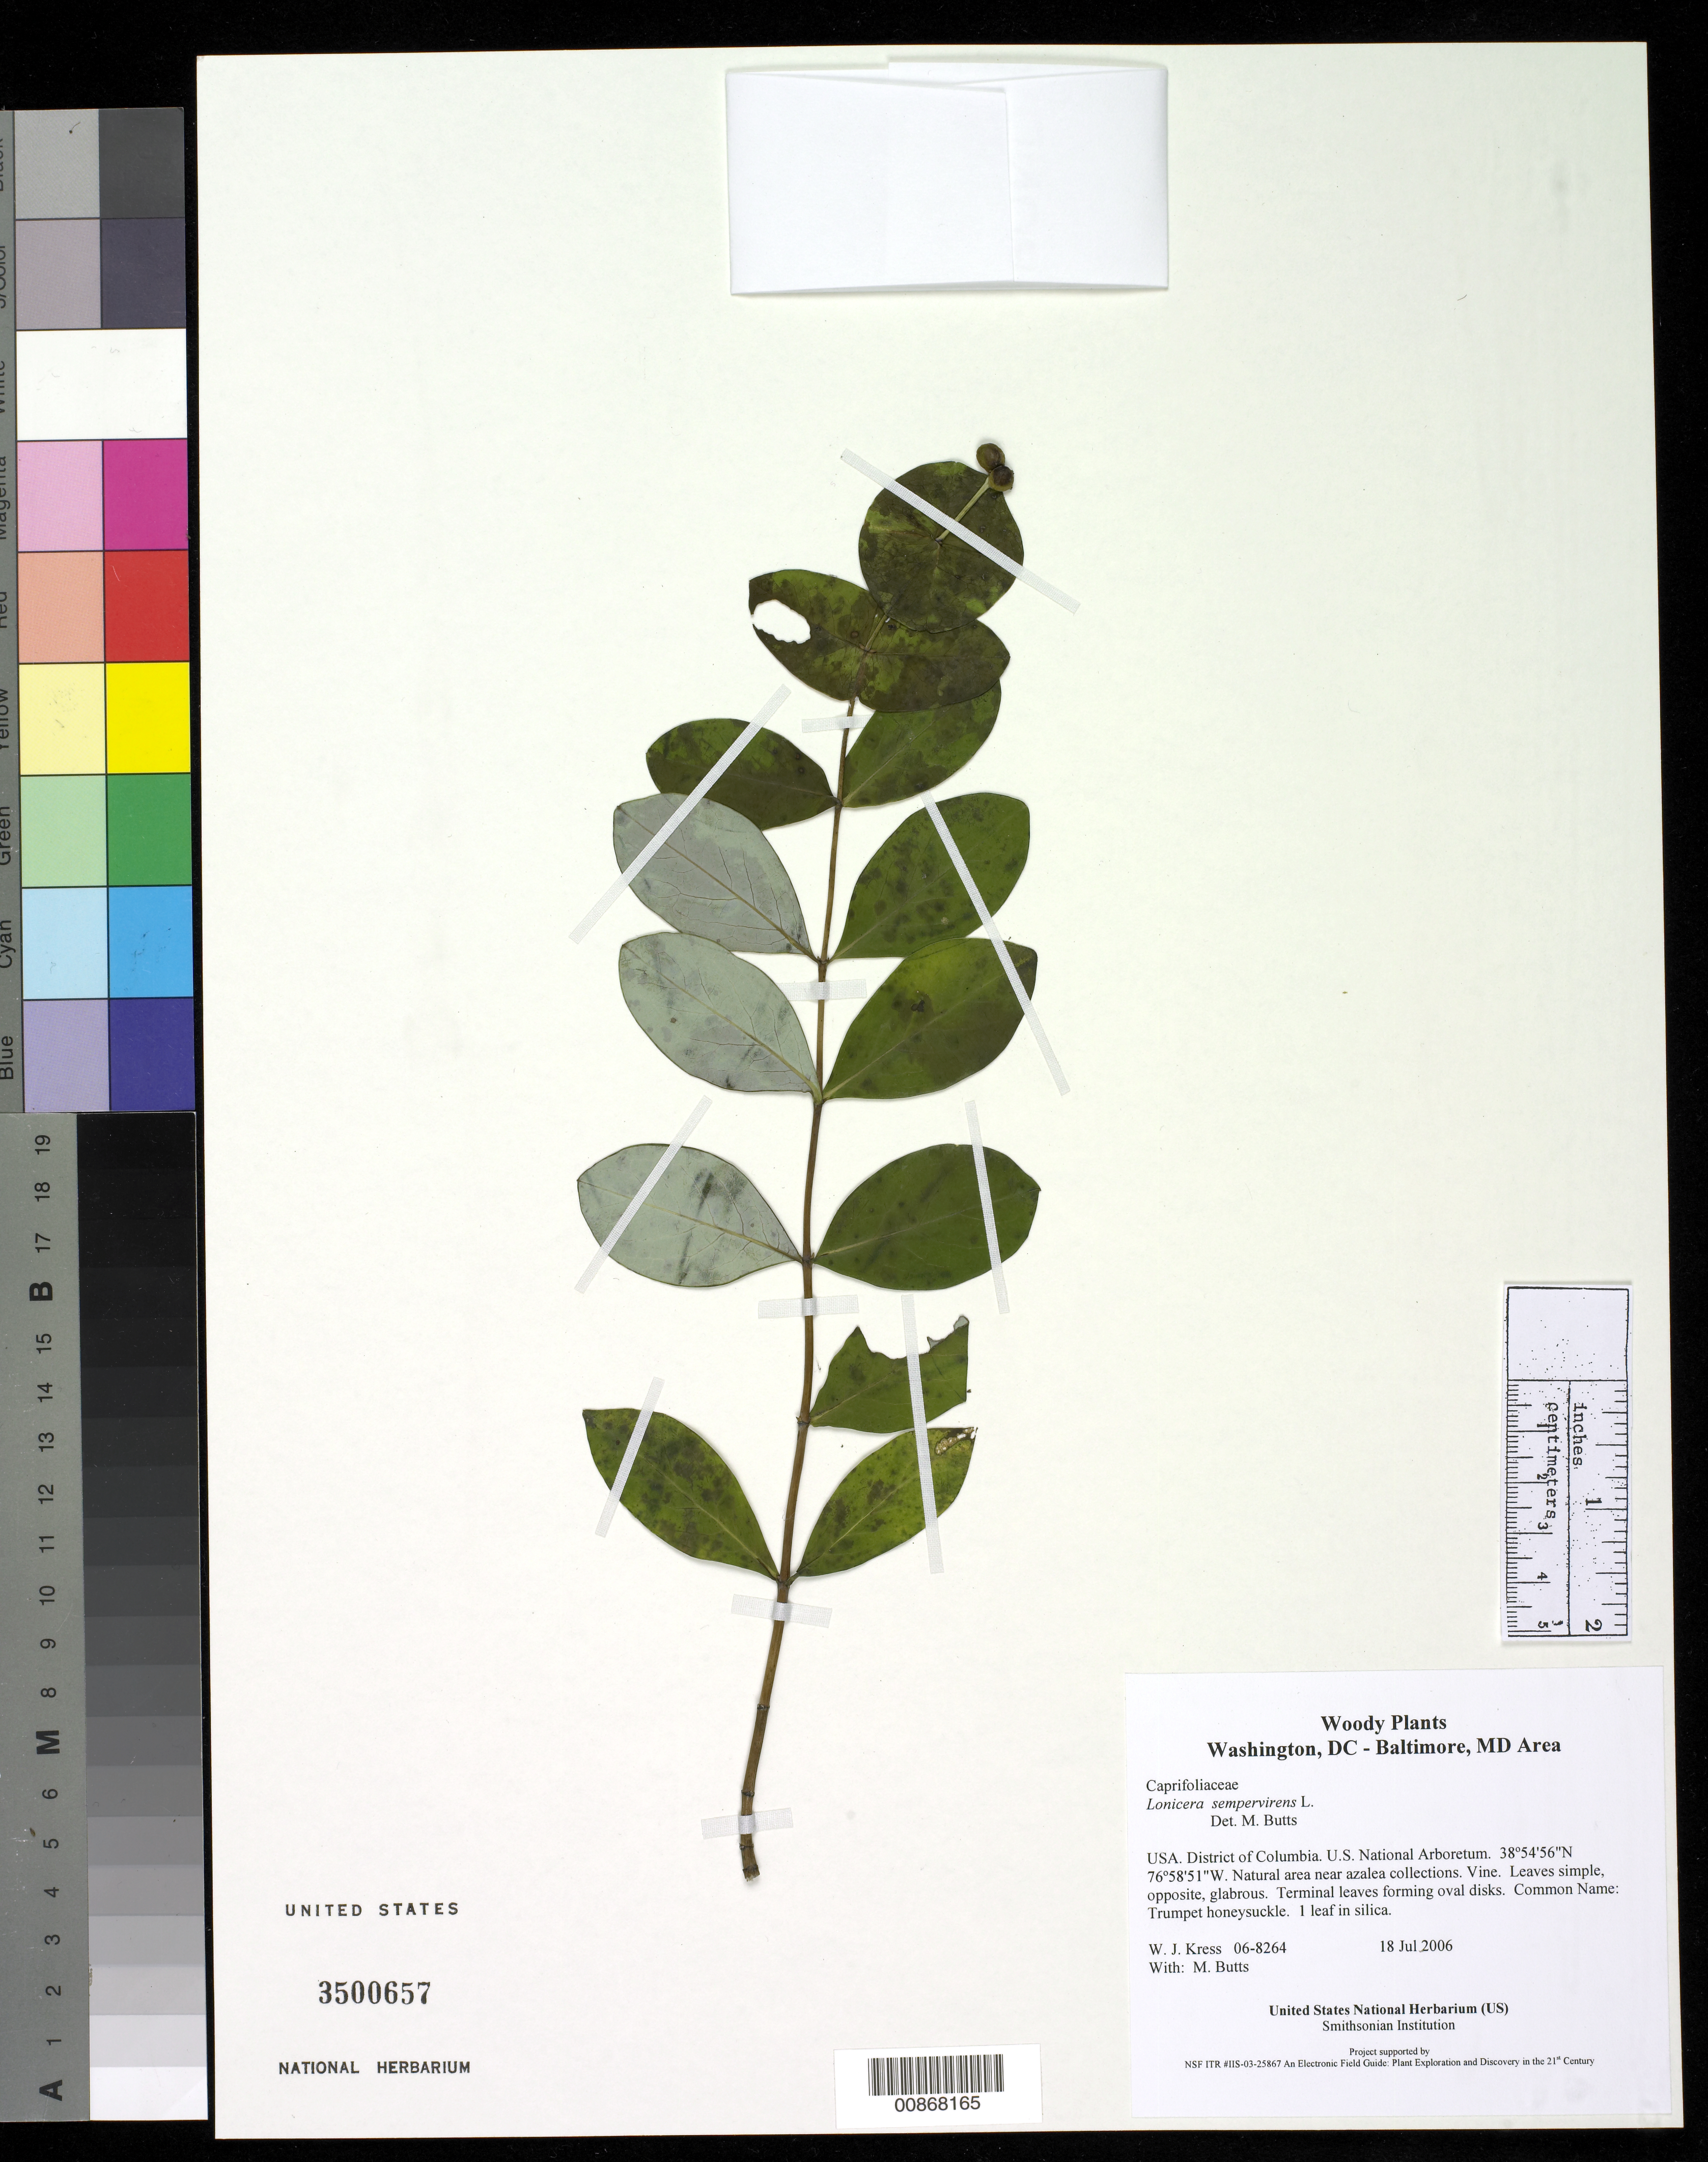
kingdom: Plantae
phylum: Tracheophyta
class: Magnoliopsida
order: Dipsacales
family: Caprifoliaceae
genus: Lonicera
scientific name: Lonicera sempervirens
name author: L.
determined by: Butts, M. B.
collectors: W. J. Kress & M. B. Butts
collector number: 06-8264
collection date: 2006-07-18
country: United States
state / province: District of Columbia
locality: U.S. National Arboretum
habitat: Natural area near azalea collections.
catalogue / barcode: US 3500657